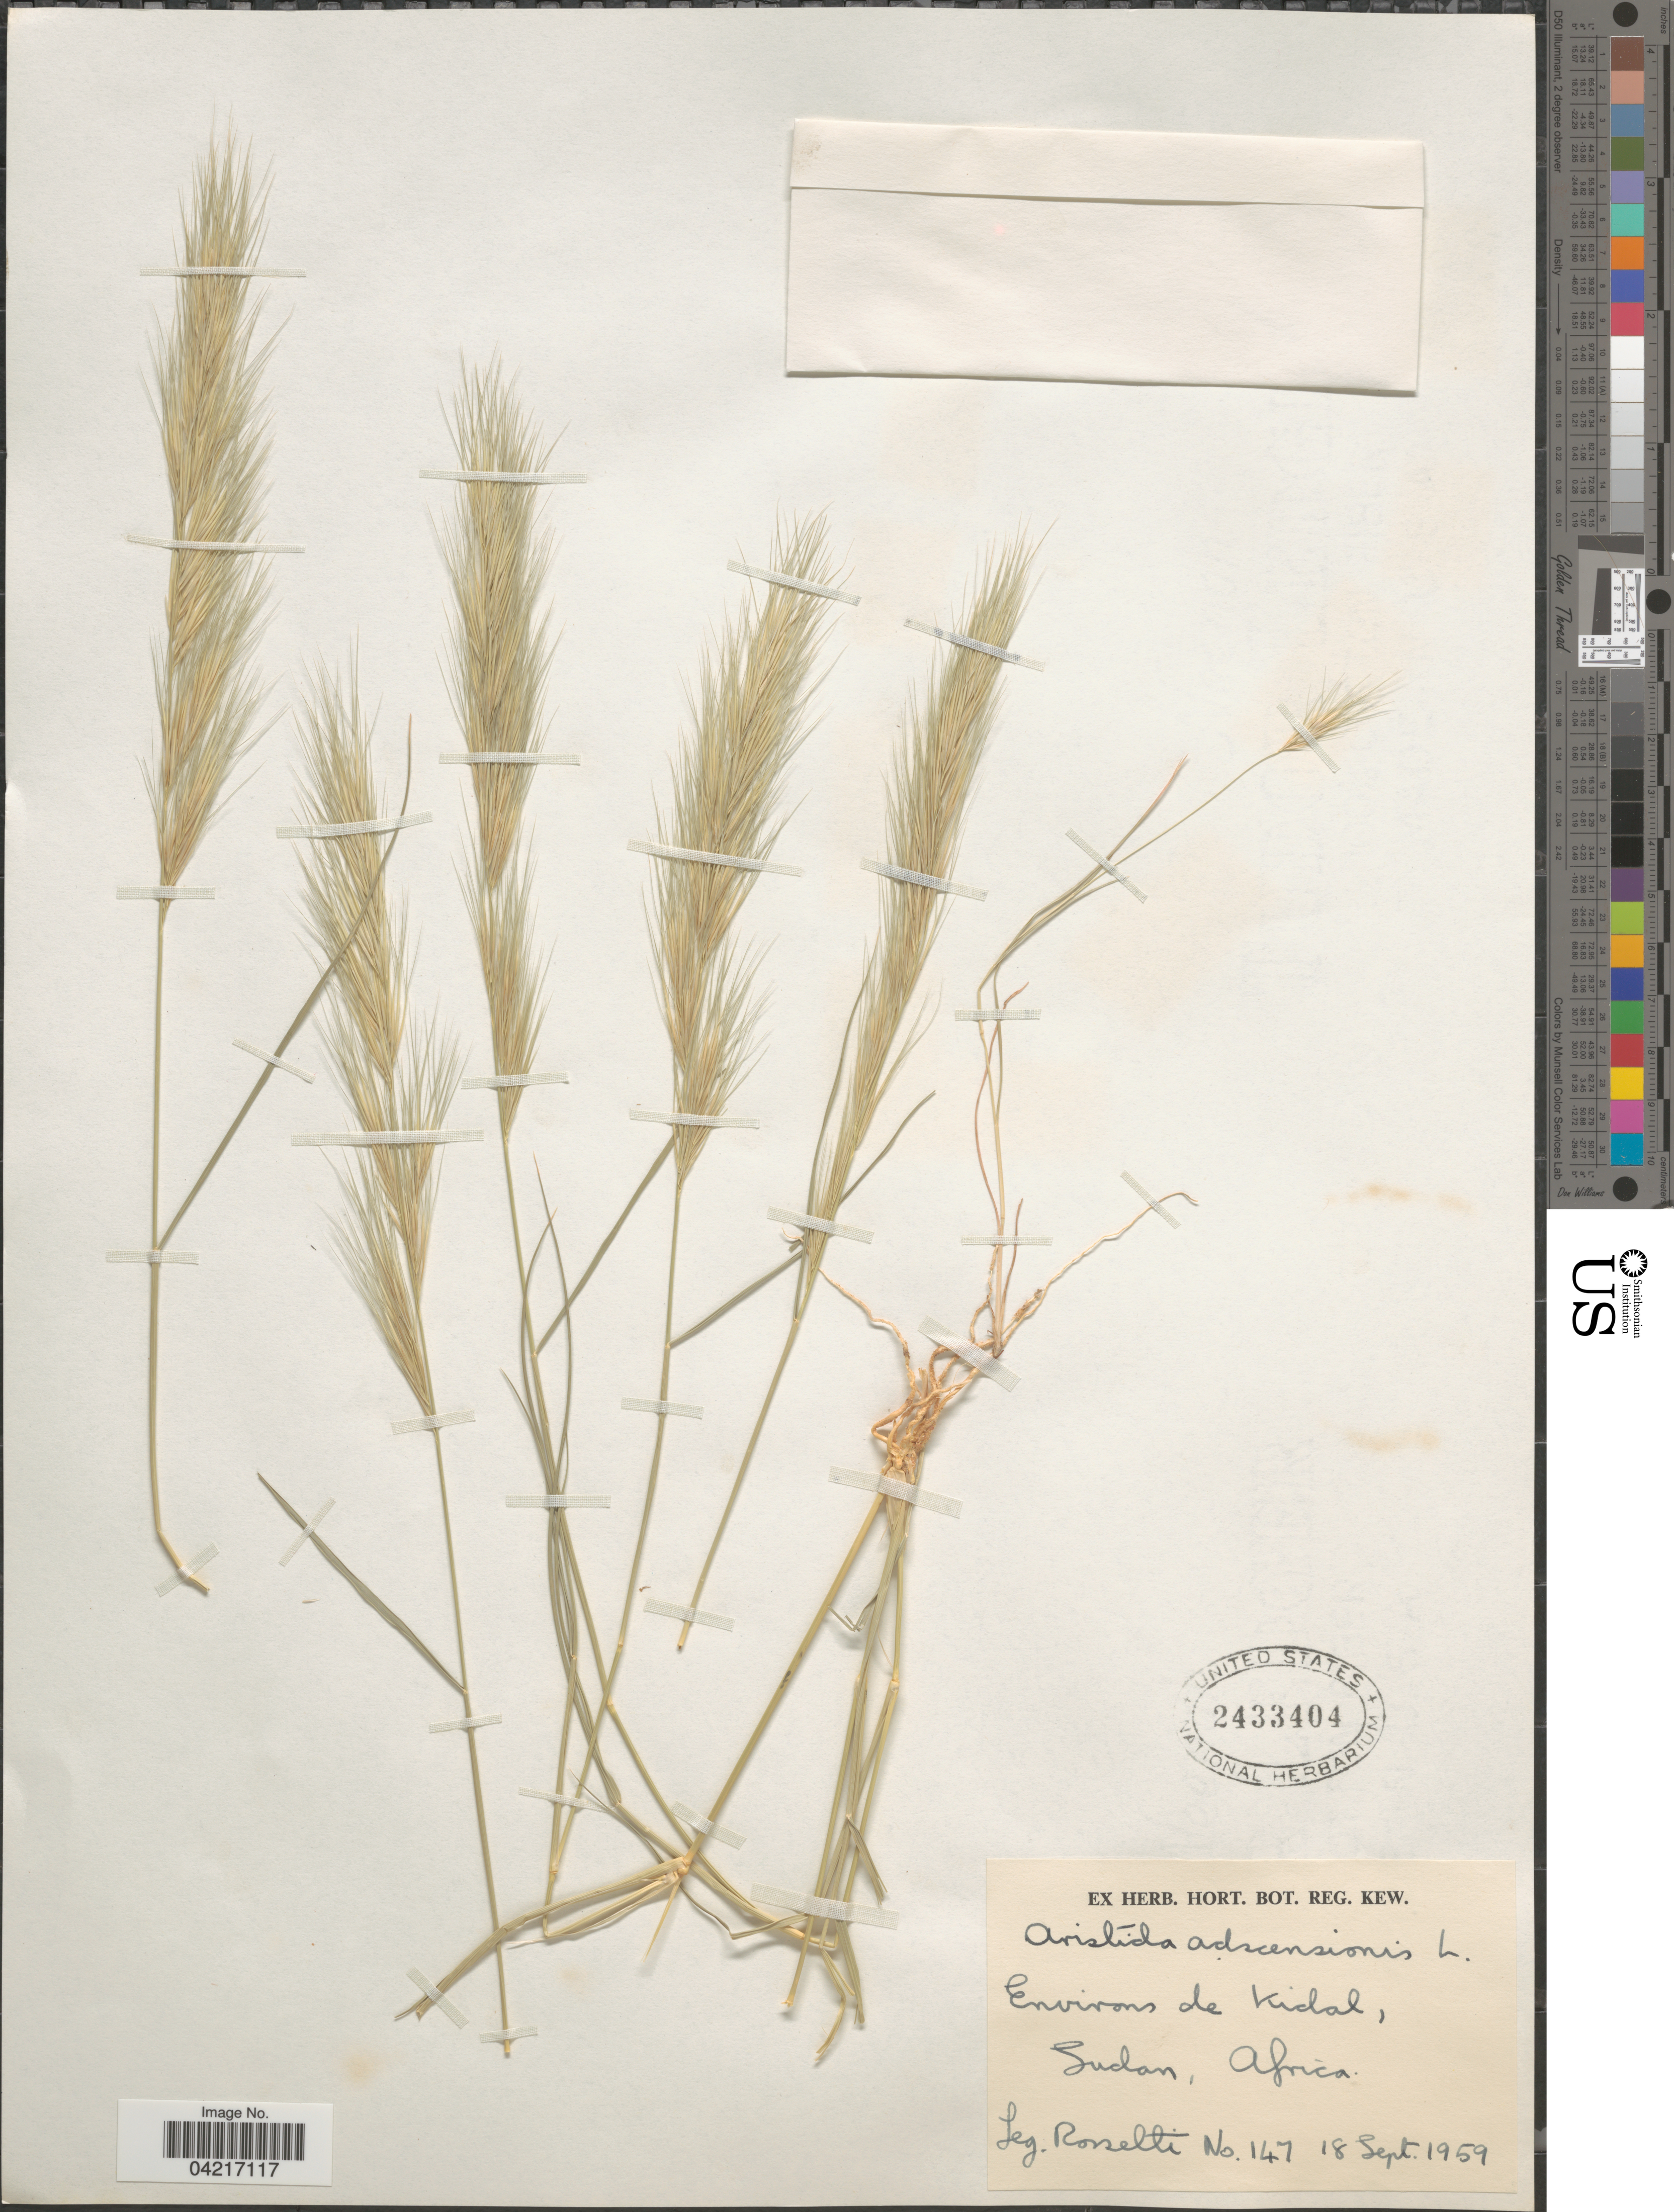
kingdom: Plantae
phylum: Tracheophyta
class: Liliopsida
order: Poales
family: Poaceae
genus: Aristida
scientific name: Aristida adscensionis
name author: L.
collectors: Rossetti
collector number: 147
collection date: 1959-09-18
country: Mali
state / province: Kidal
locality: Environs de Kidal, Sudan.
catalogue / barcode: US 2433404